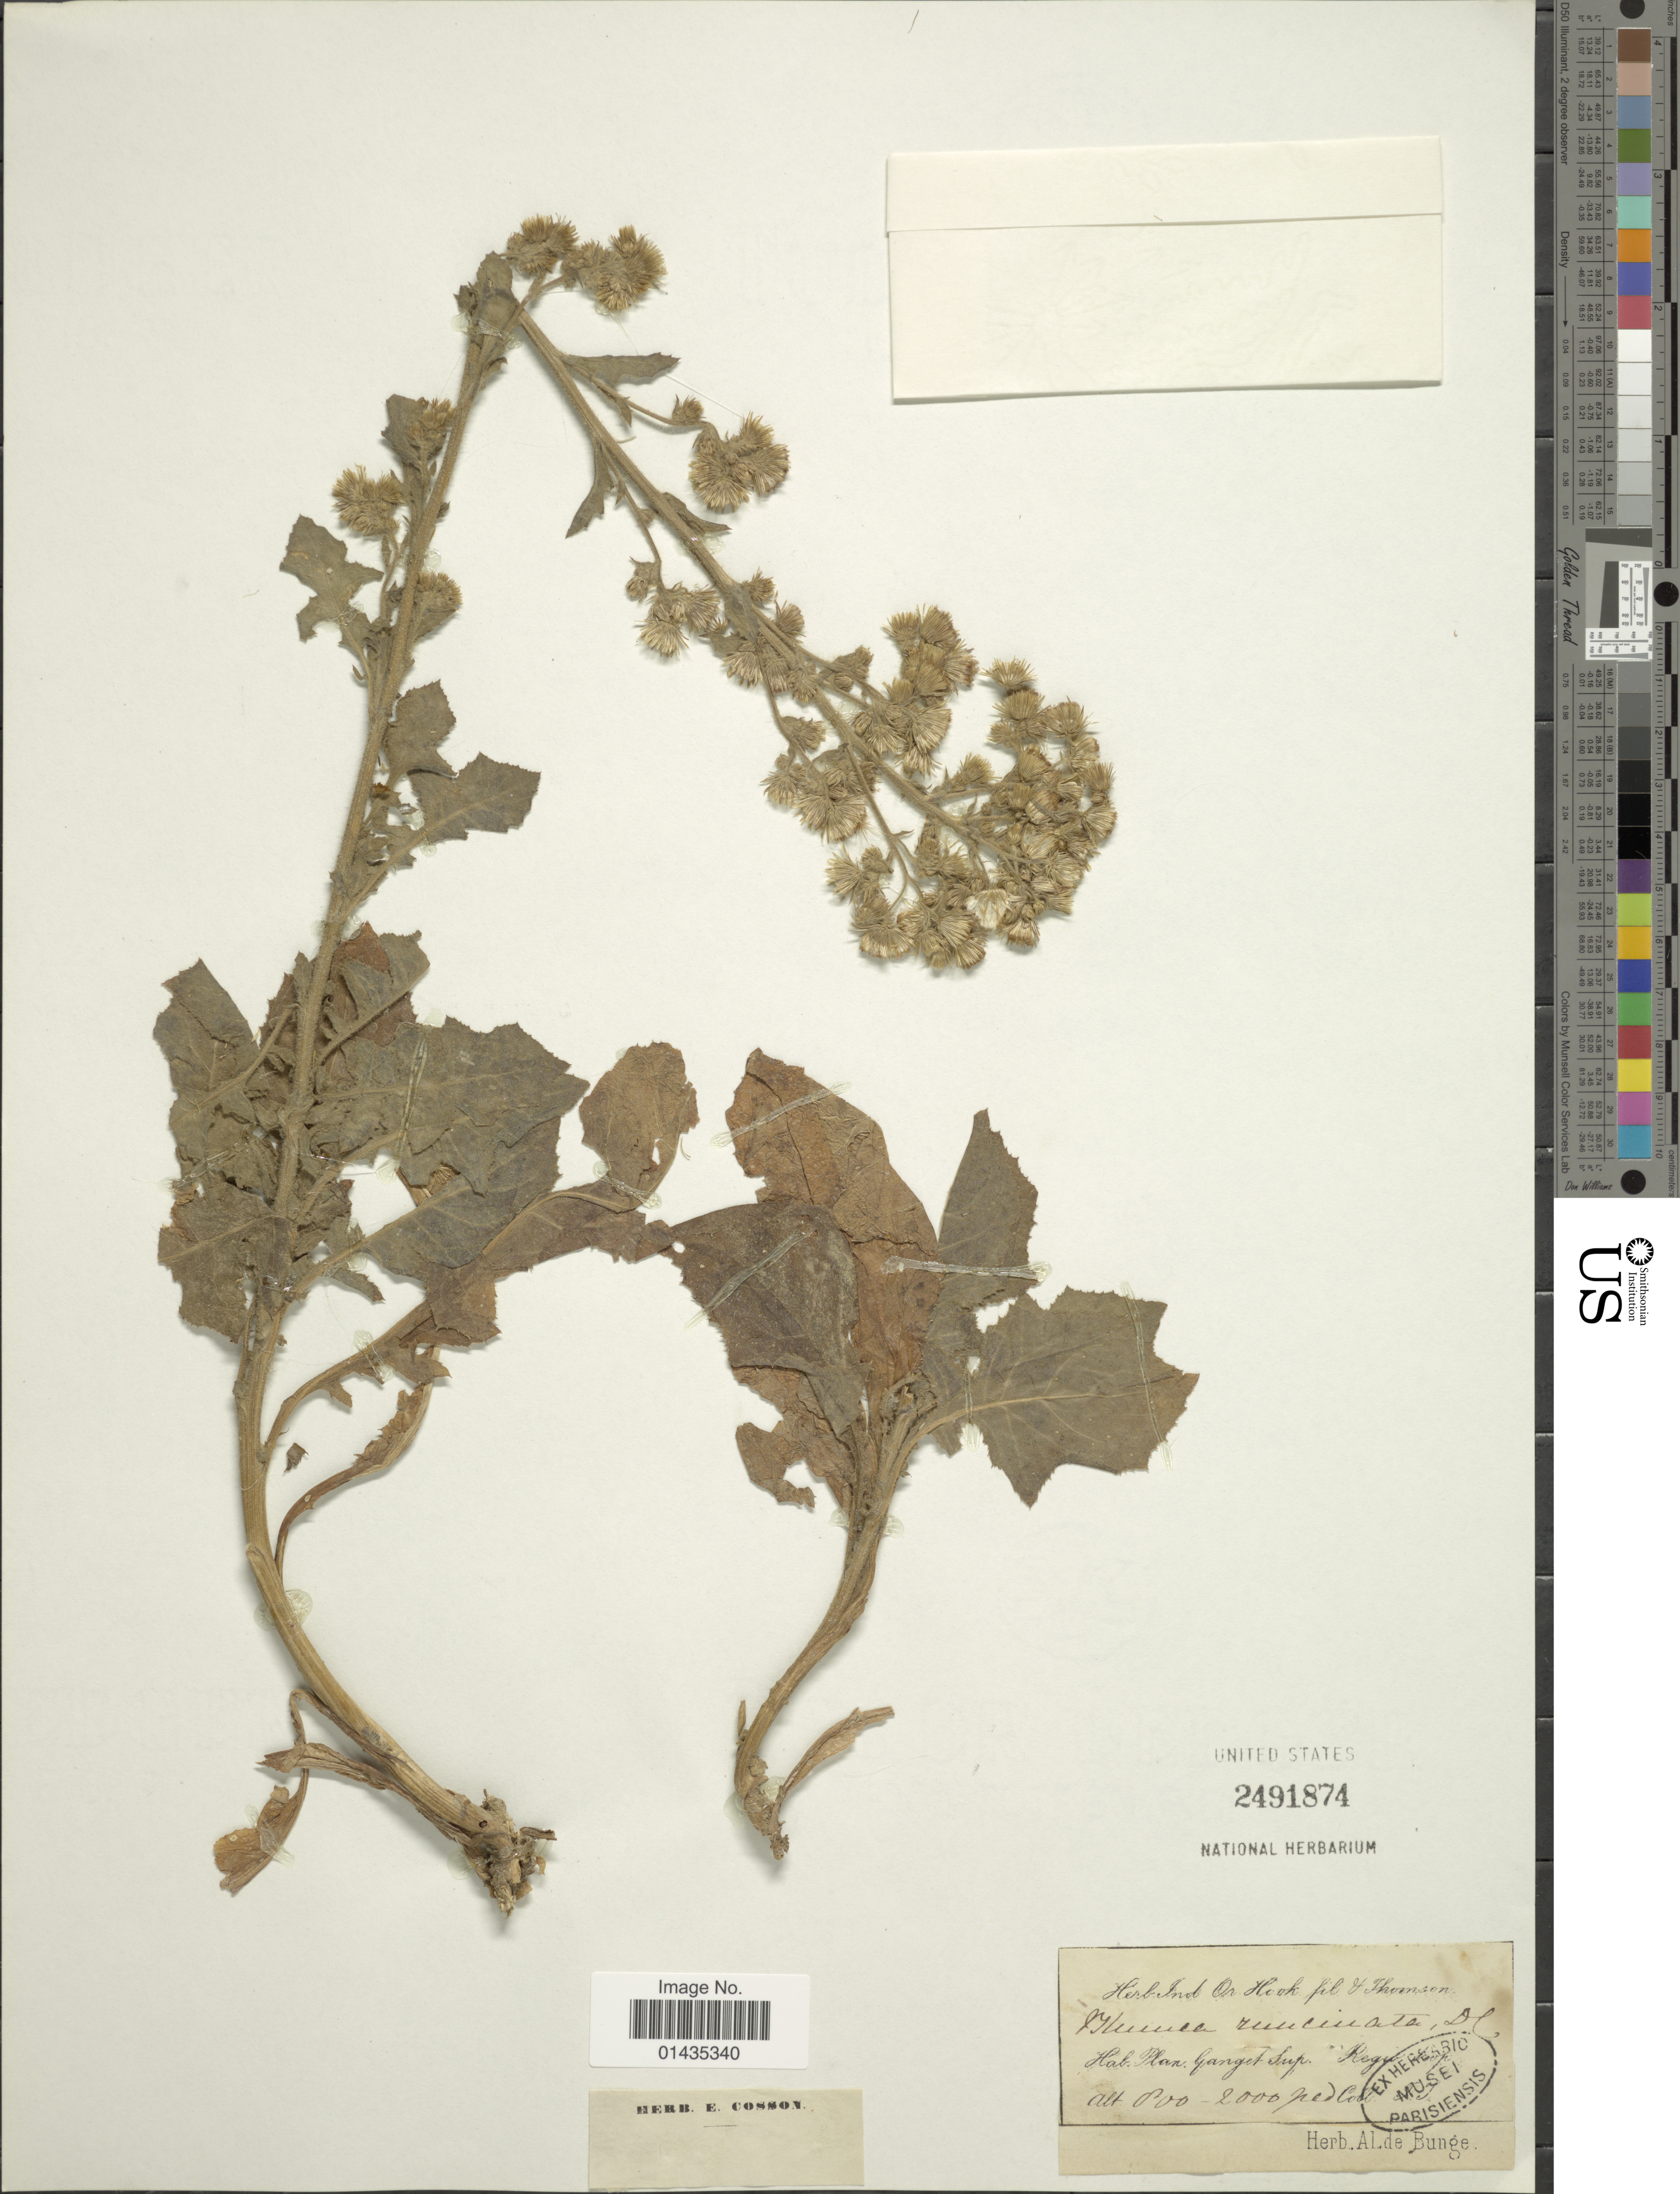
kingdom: Plantae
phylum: Tracheophyta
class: Magnoliopsida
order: Asterales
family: Asteraceae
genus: Blumea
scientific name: Blumea runcinata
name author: DC.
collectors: ex herb. Bunge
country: France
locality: Plan. Ganges Sup Regio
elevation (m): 244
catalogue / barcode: US 2491874